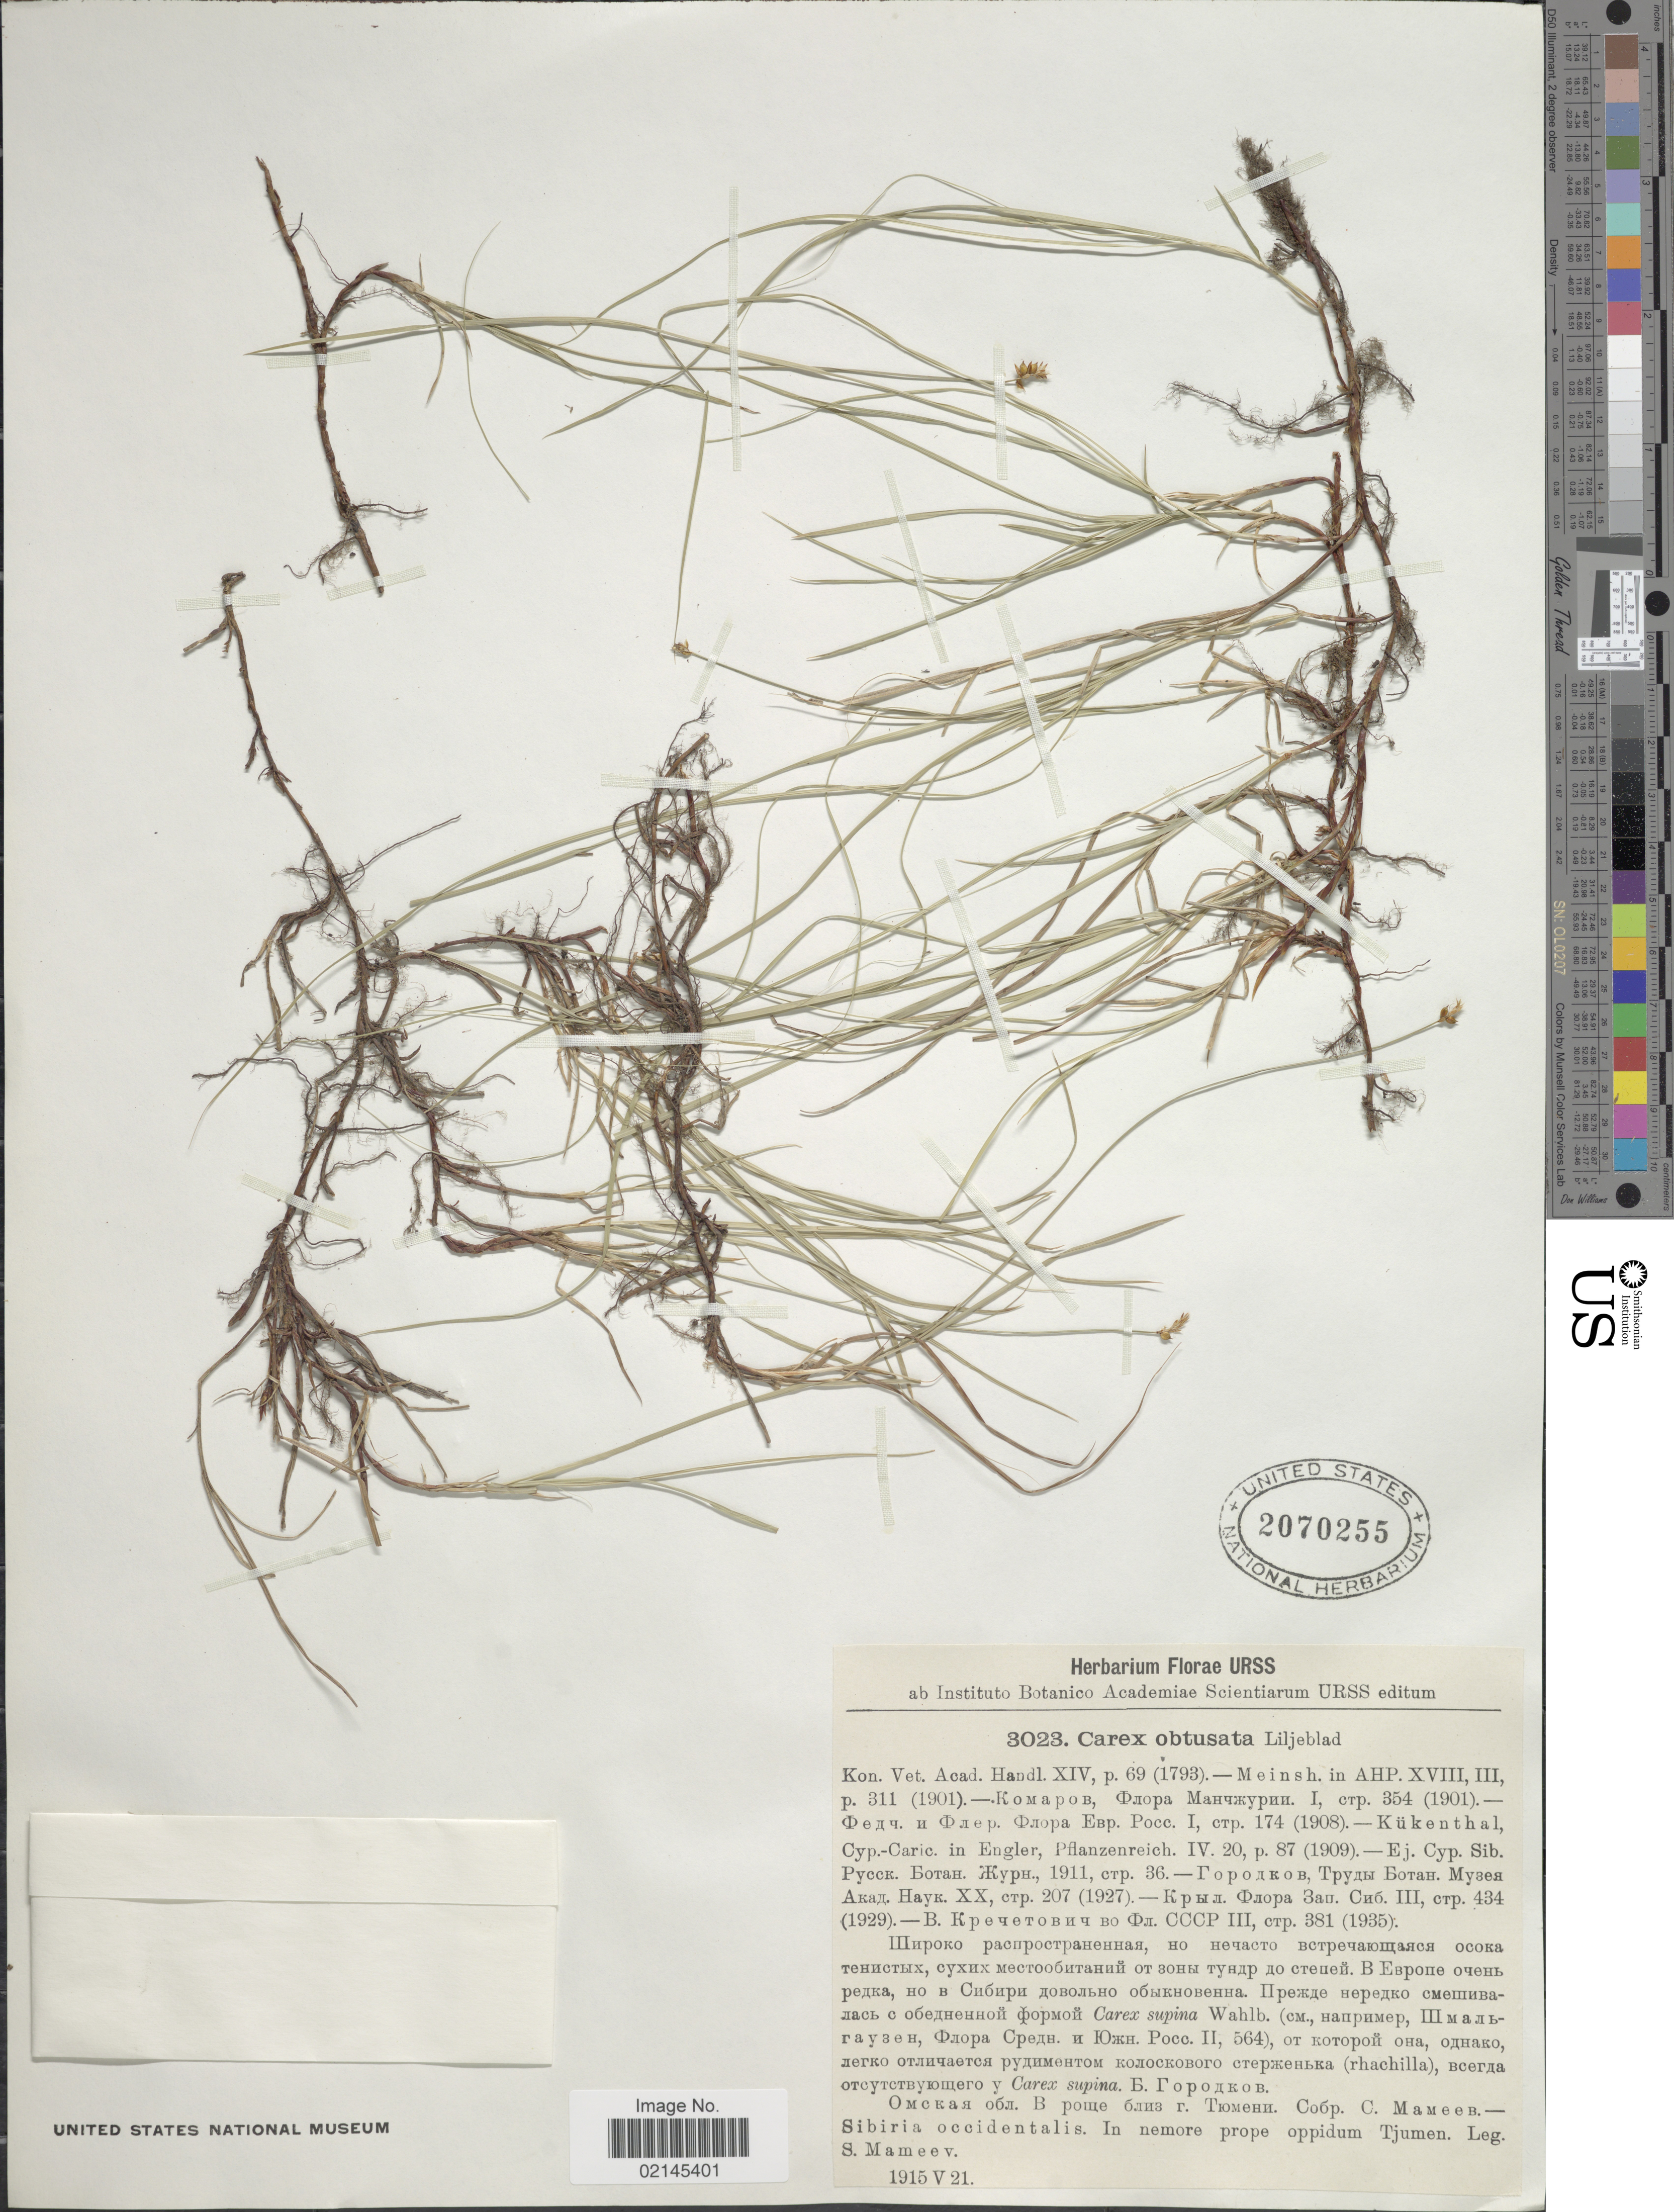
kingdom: Plantae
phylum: Tracheophyta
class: Liliopsida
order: Poales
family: Cyperaceae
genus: Carex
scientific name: Carex obtusata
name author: Lilj.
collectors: S. Mameev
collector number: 3023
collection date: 1915-05-21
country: Russian Federation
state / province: Tyumen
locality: Sibiria occidentalis, nemore prope oppidum Tjumen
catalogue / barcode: US 2070255